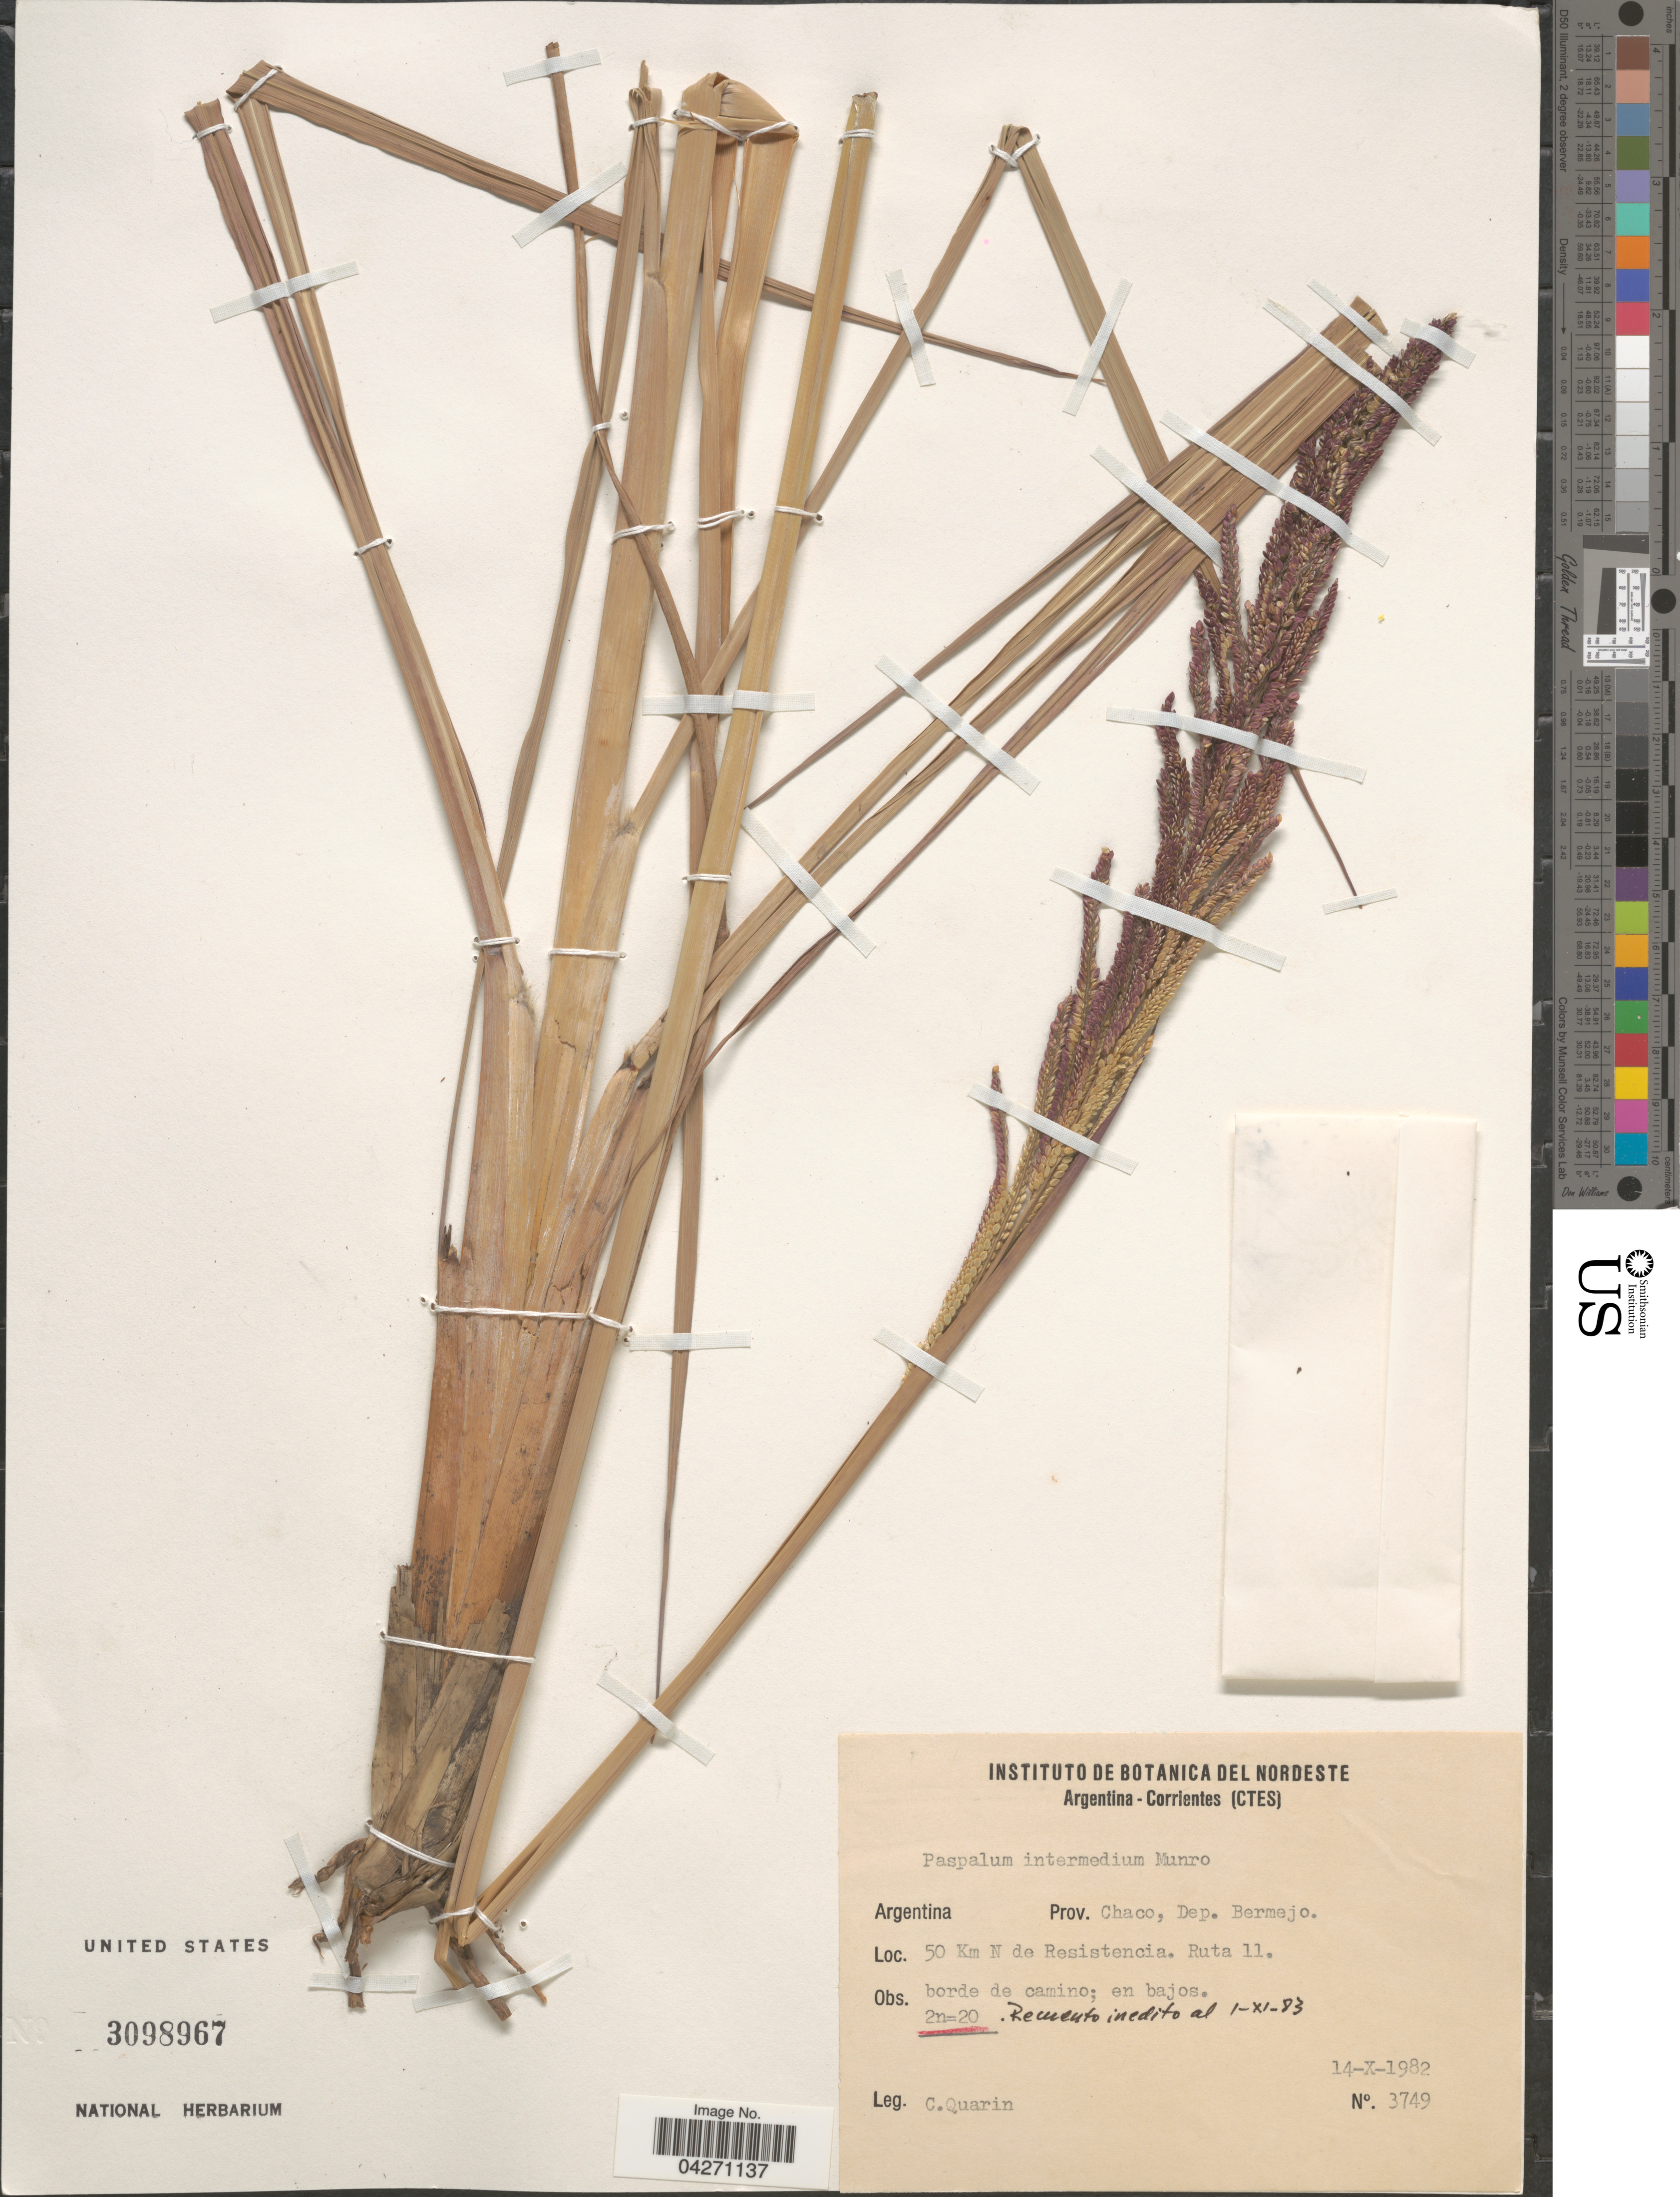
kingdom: Plantae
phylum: Tracheophyta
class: Liliopsida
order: Poales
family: Poaceae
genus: Paspalum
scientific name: Paspalum intermedium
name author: Munro ex Morong & Britton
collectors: C. Quarin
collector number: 3749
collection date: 1982-10-14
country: Argentina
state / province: Chaco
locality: Prov. Chaco, Dep. Bermejo. 50 Km N de Resistencia. Ruta 11.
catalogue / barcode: US 3098967